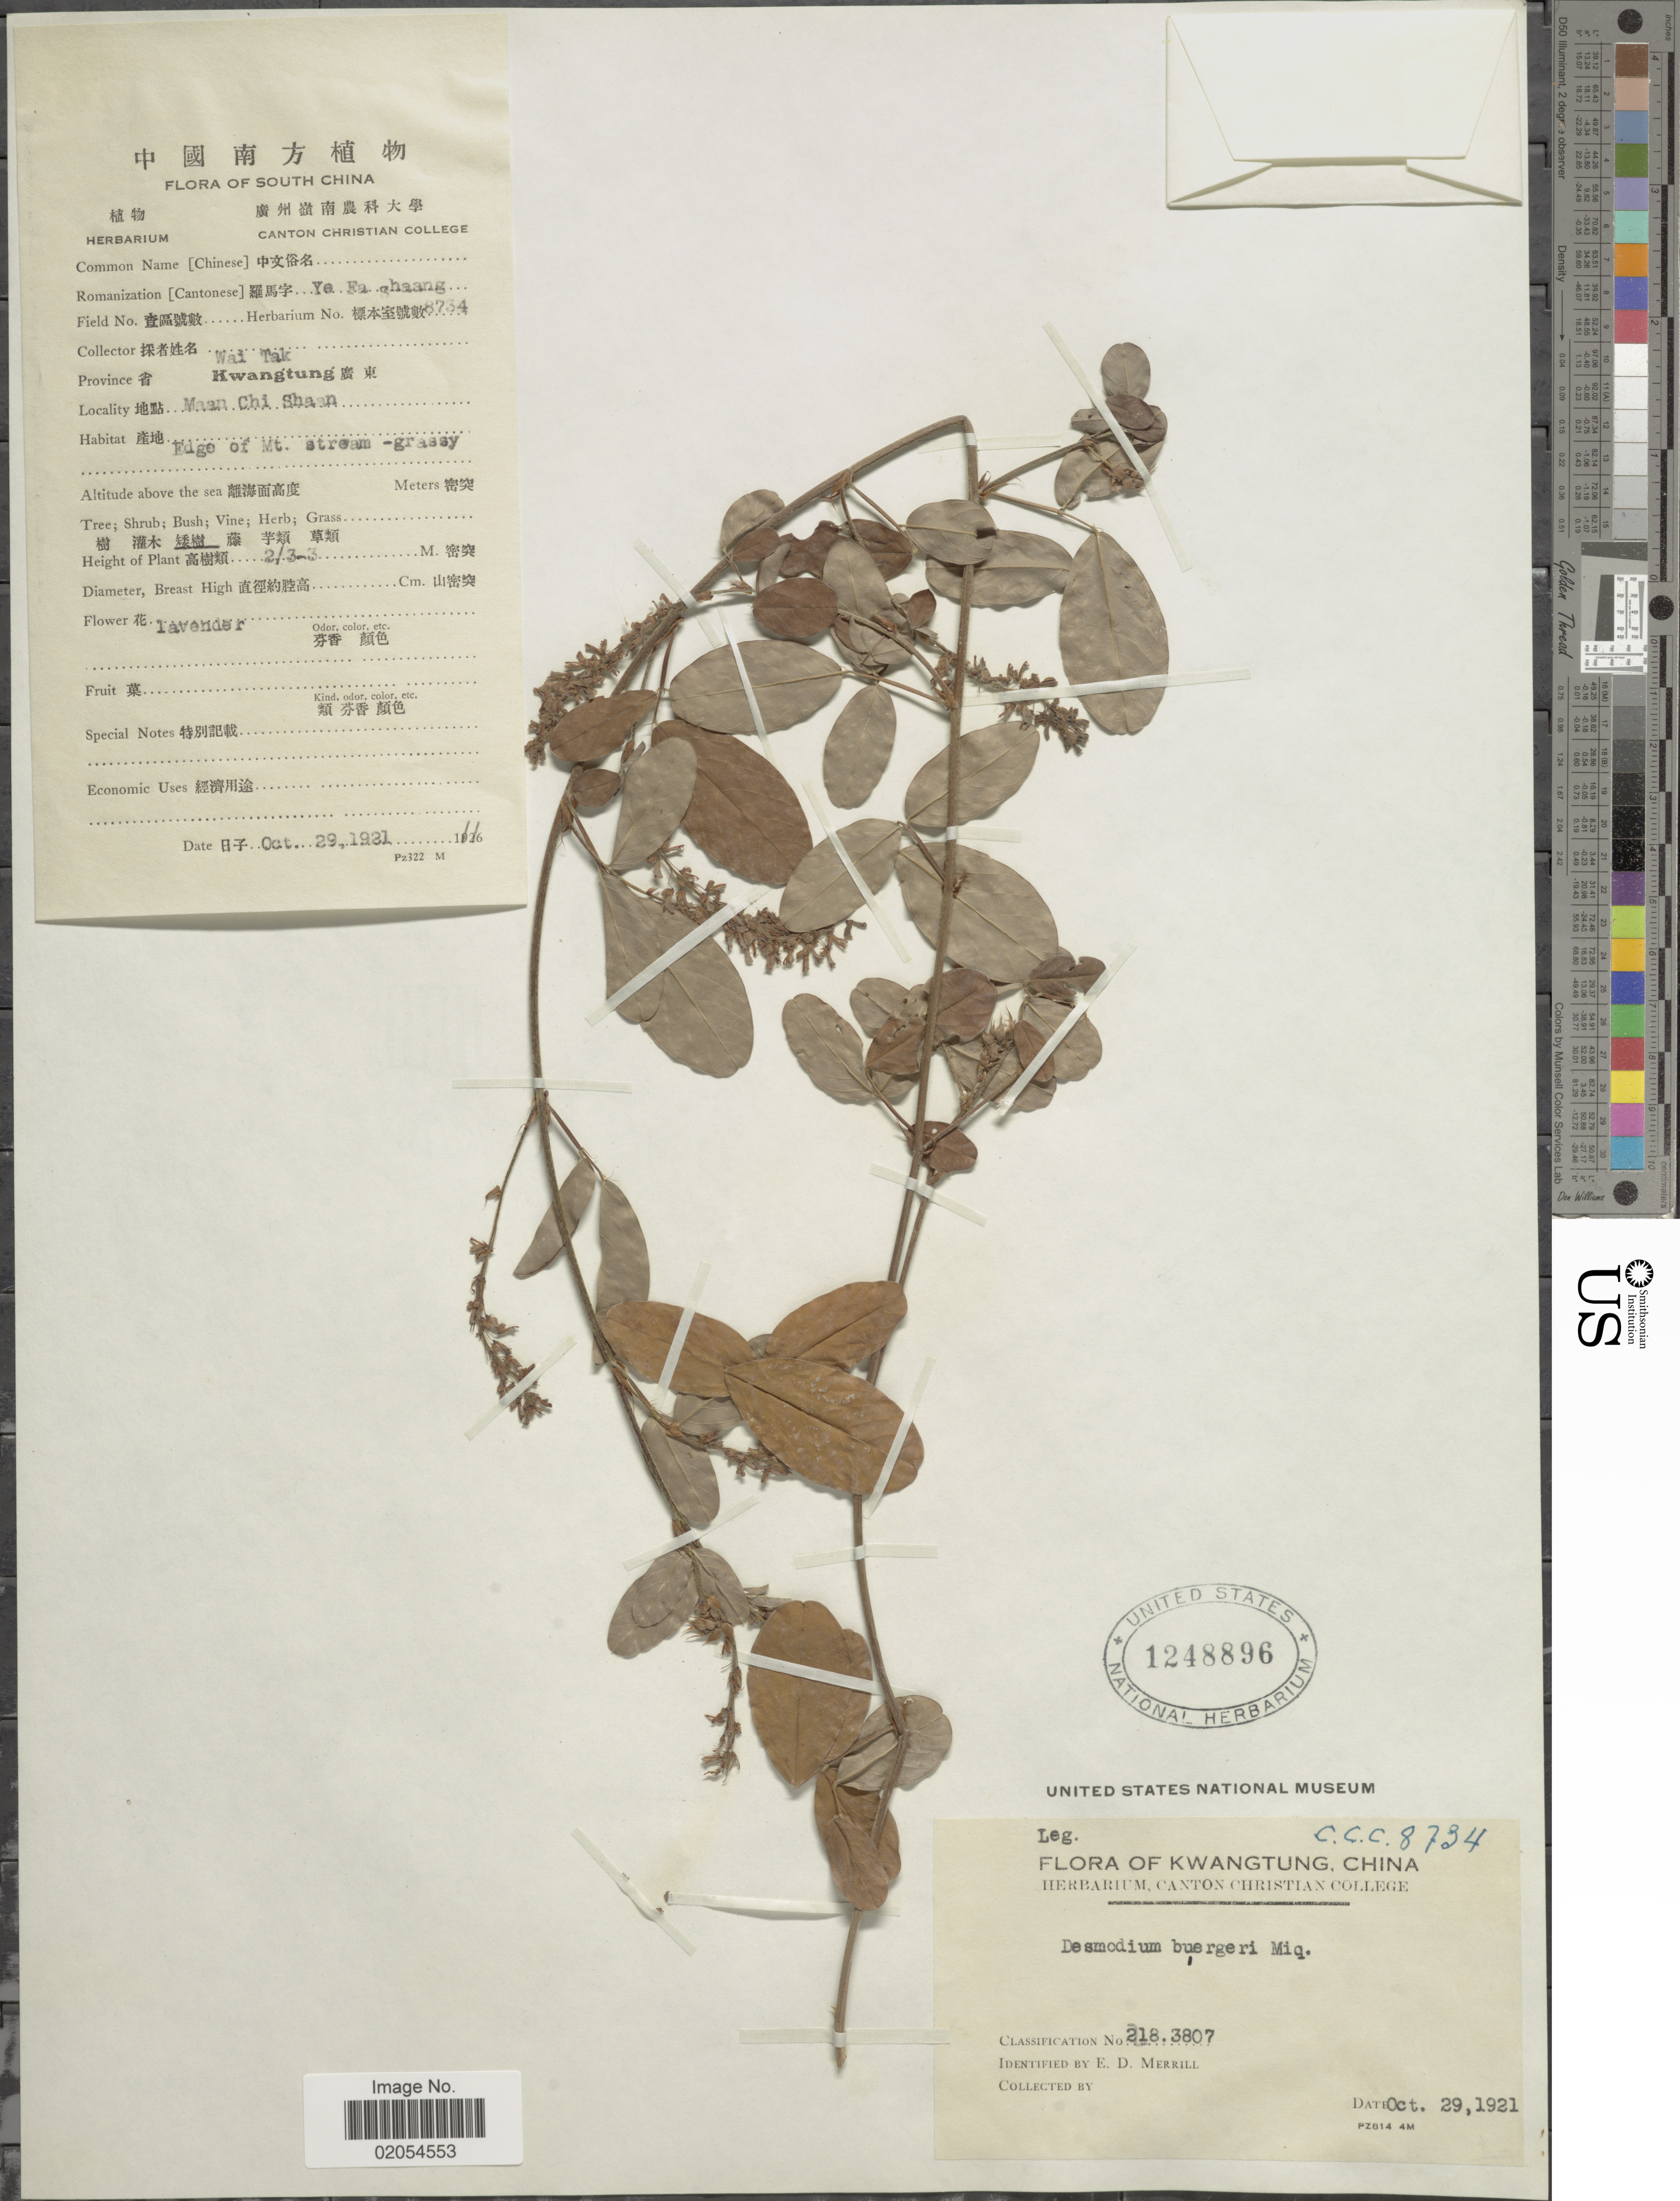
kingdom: Plantae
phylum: Tracheophyta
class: Magnoliopsida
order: Fabales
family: Fabaceae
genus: Grona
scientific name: Grona heterocarpos subsp. heterocarpos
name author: (L.) H. Ohashi & K. Ohashi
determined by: Strong, Mark T., (BOT), Smithsonian Institution - National Museum of Natural History (UNITED STATES)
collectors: E. D. Merrill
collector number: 8734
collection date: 1921-10-29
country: China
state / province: Guangdong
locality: Kwangtung, China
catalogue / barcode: US 1248896